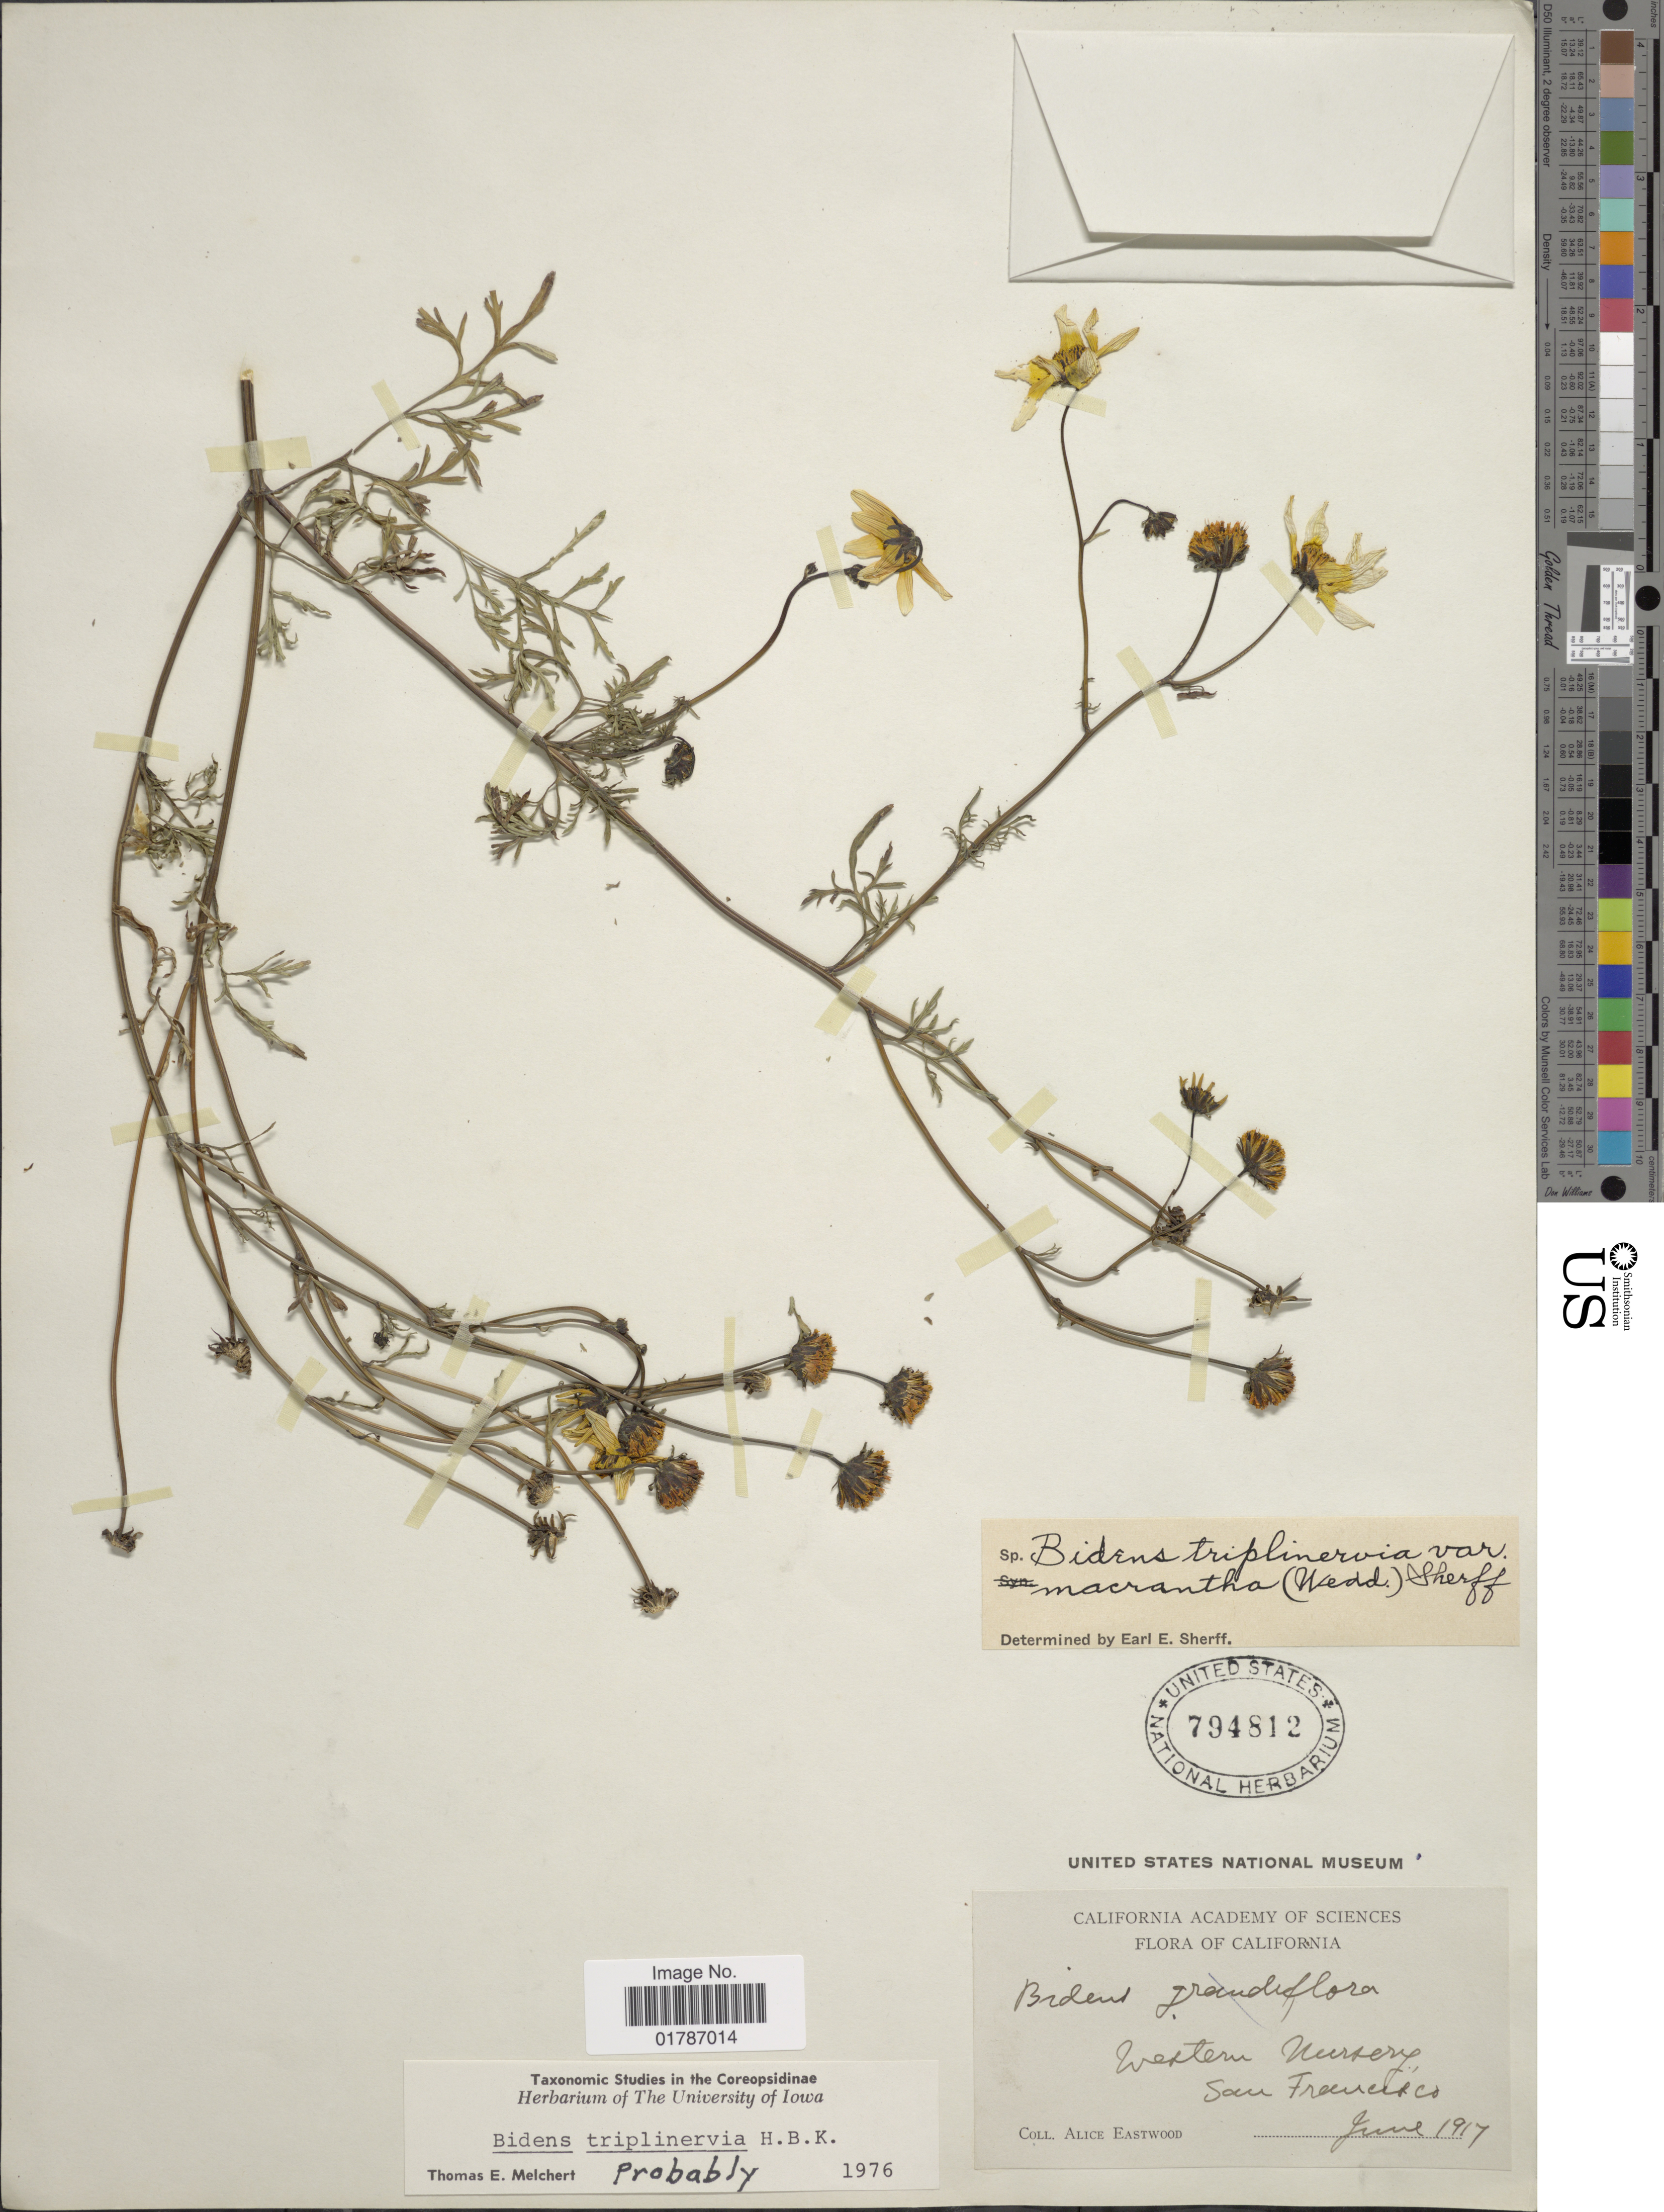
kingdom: Plantae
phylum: Tracheophyta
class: Magnoliopsida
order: Asterales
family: Asteraceae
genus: Bidens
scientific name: Bidens triplinervia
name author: Kunth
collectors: A. Eastwood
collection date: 1917-06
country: United States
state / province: California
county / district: San Francisco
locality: Western Nursery, San Francisco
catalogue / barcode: US 794812